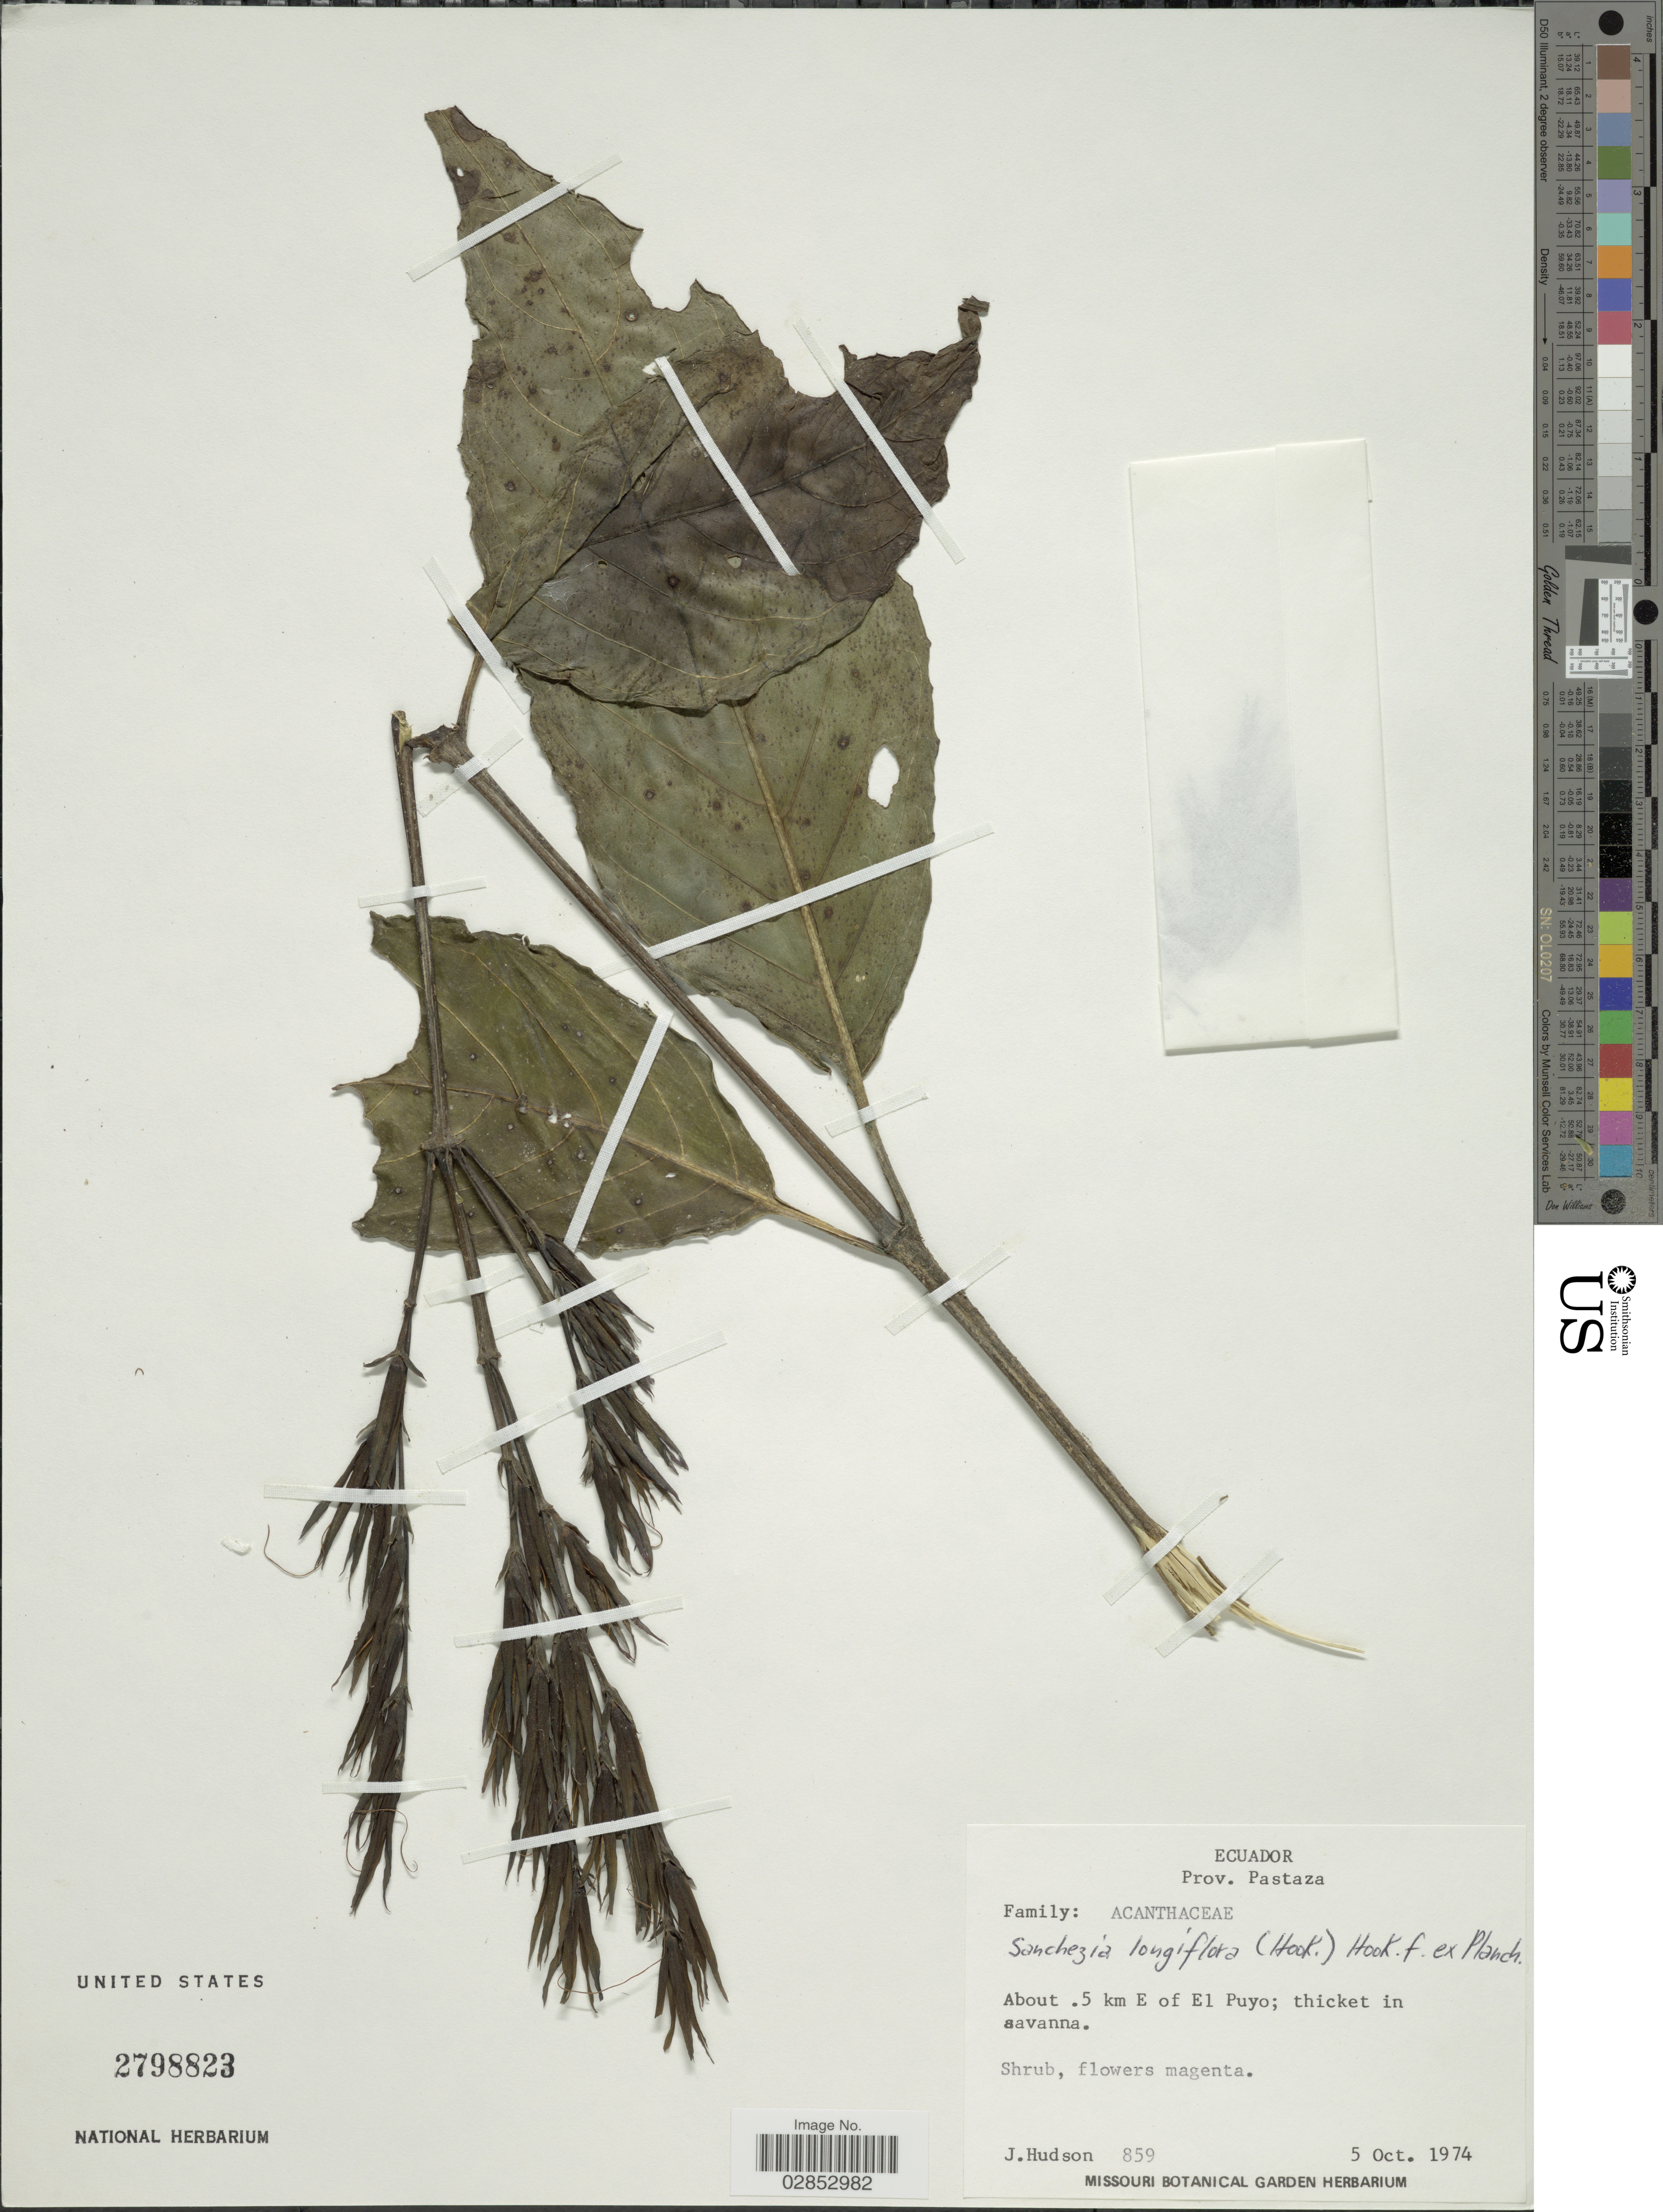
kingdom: Plantae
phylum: Tracheophyta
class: Magnoliopsida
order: Lamiales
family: Acanthaceae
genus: Sanchezia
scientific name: Sanchezia longiflora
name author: (Hook. f.) Hook. f. ex Planch.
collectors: J. Hudson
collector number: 859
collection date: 1974-10-05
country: Ecuador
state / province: Pastaza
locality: About .5 km E of El Puyo.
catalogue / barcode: US 2798823